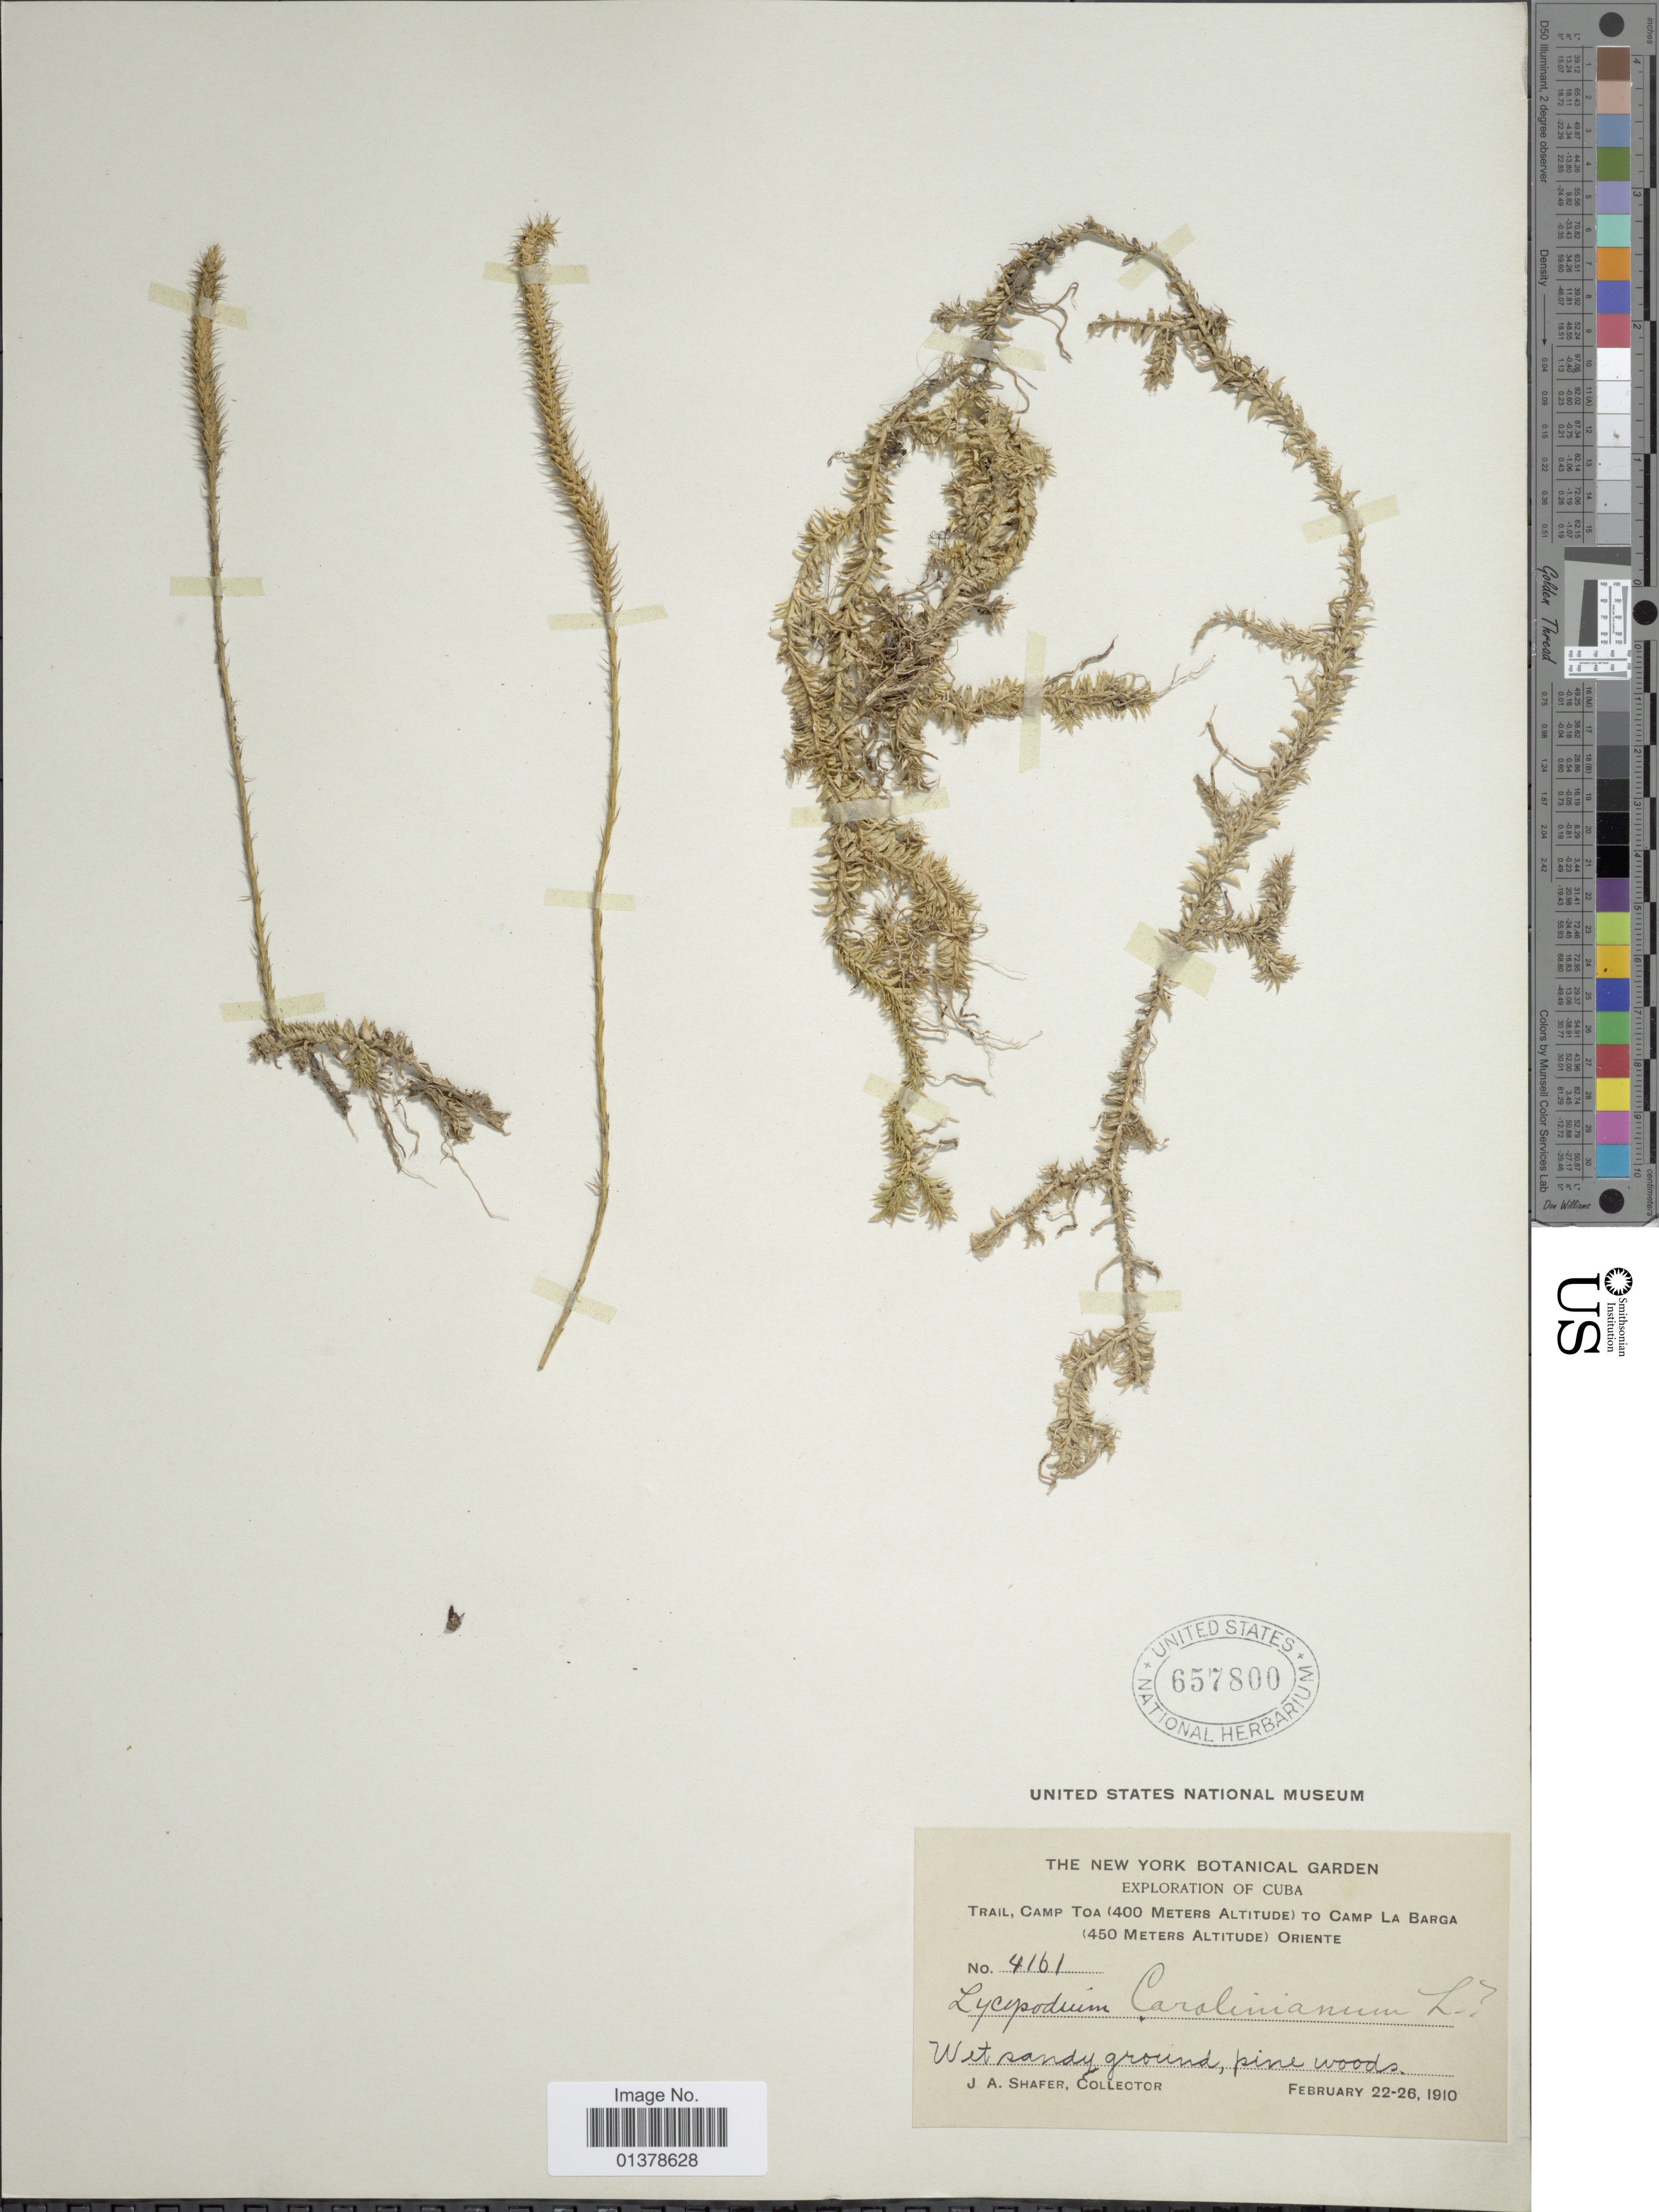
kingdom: Plantae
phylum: Tracheophyta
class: Lycopodiopsida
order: Lycopodiales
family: Lycopodiaceae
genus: Pseudolycopodiella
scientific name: Pseudolycopodiella meridionalis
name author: (Underw. & F.E. Lloyd) Holub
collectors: J. A. Shafer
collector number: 4161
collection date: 1910-02-22/1910-02-26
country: Cuba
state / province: Oriente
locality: Trail, camp Toa to Camp La Barga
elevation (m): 400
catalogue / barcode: US 657800